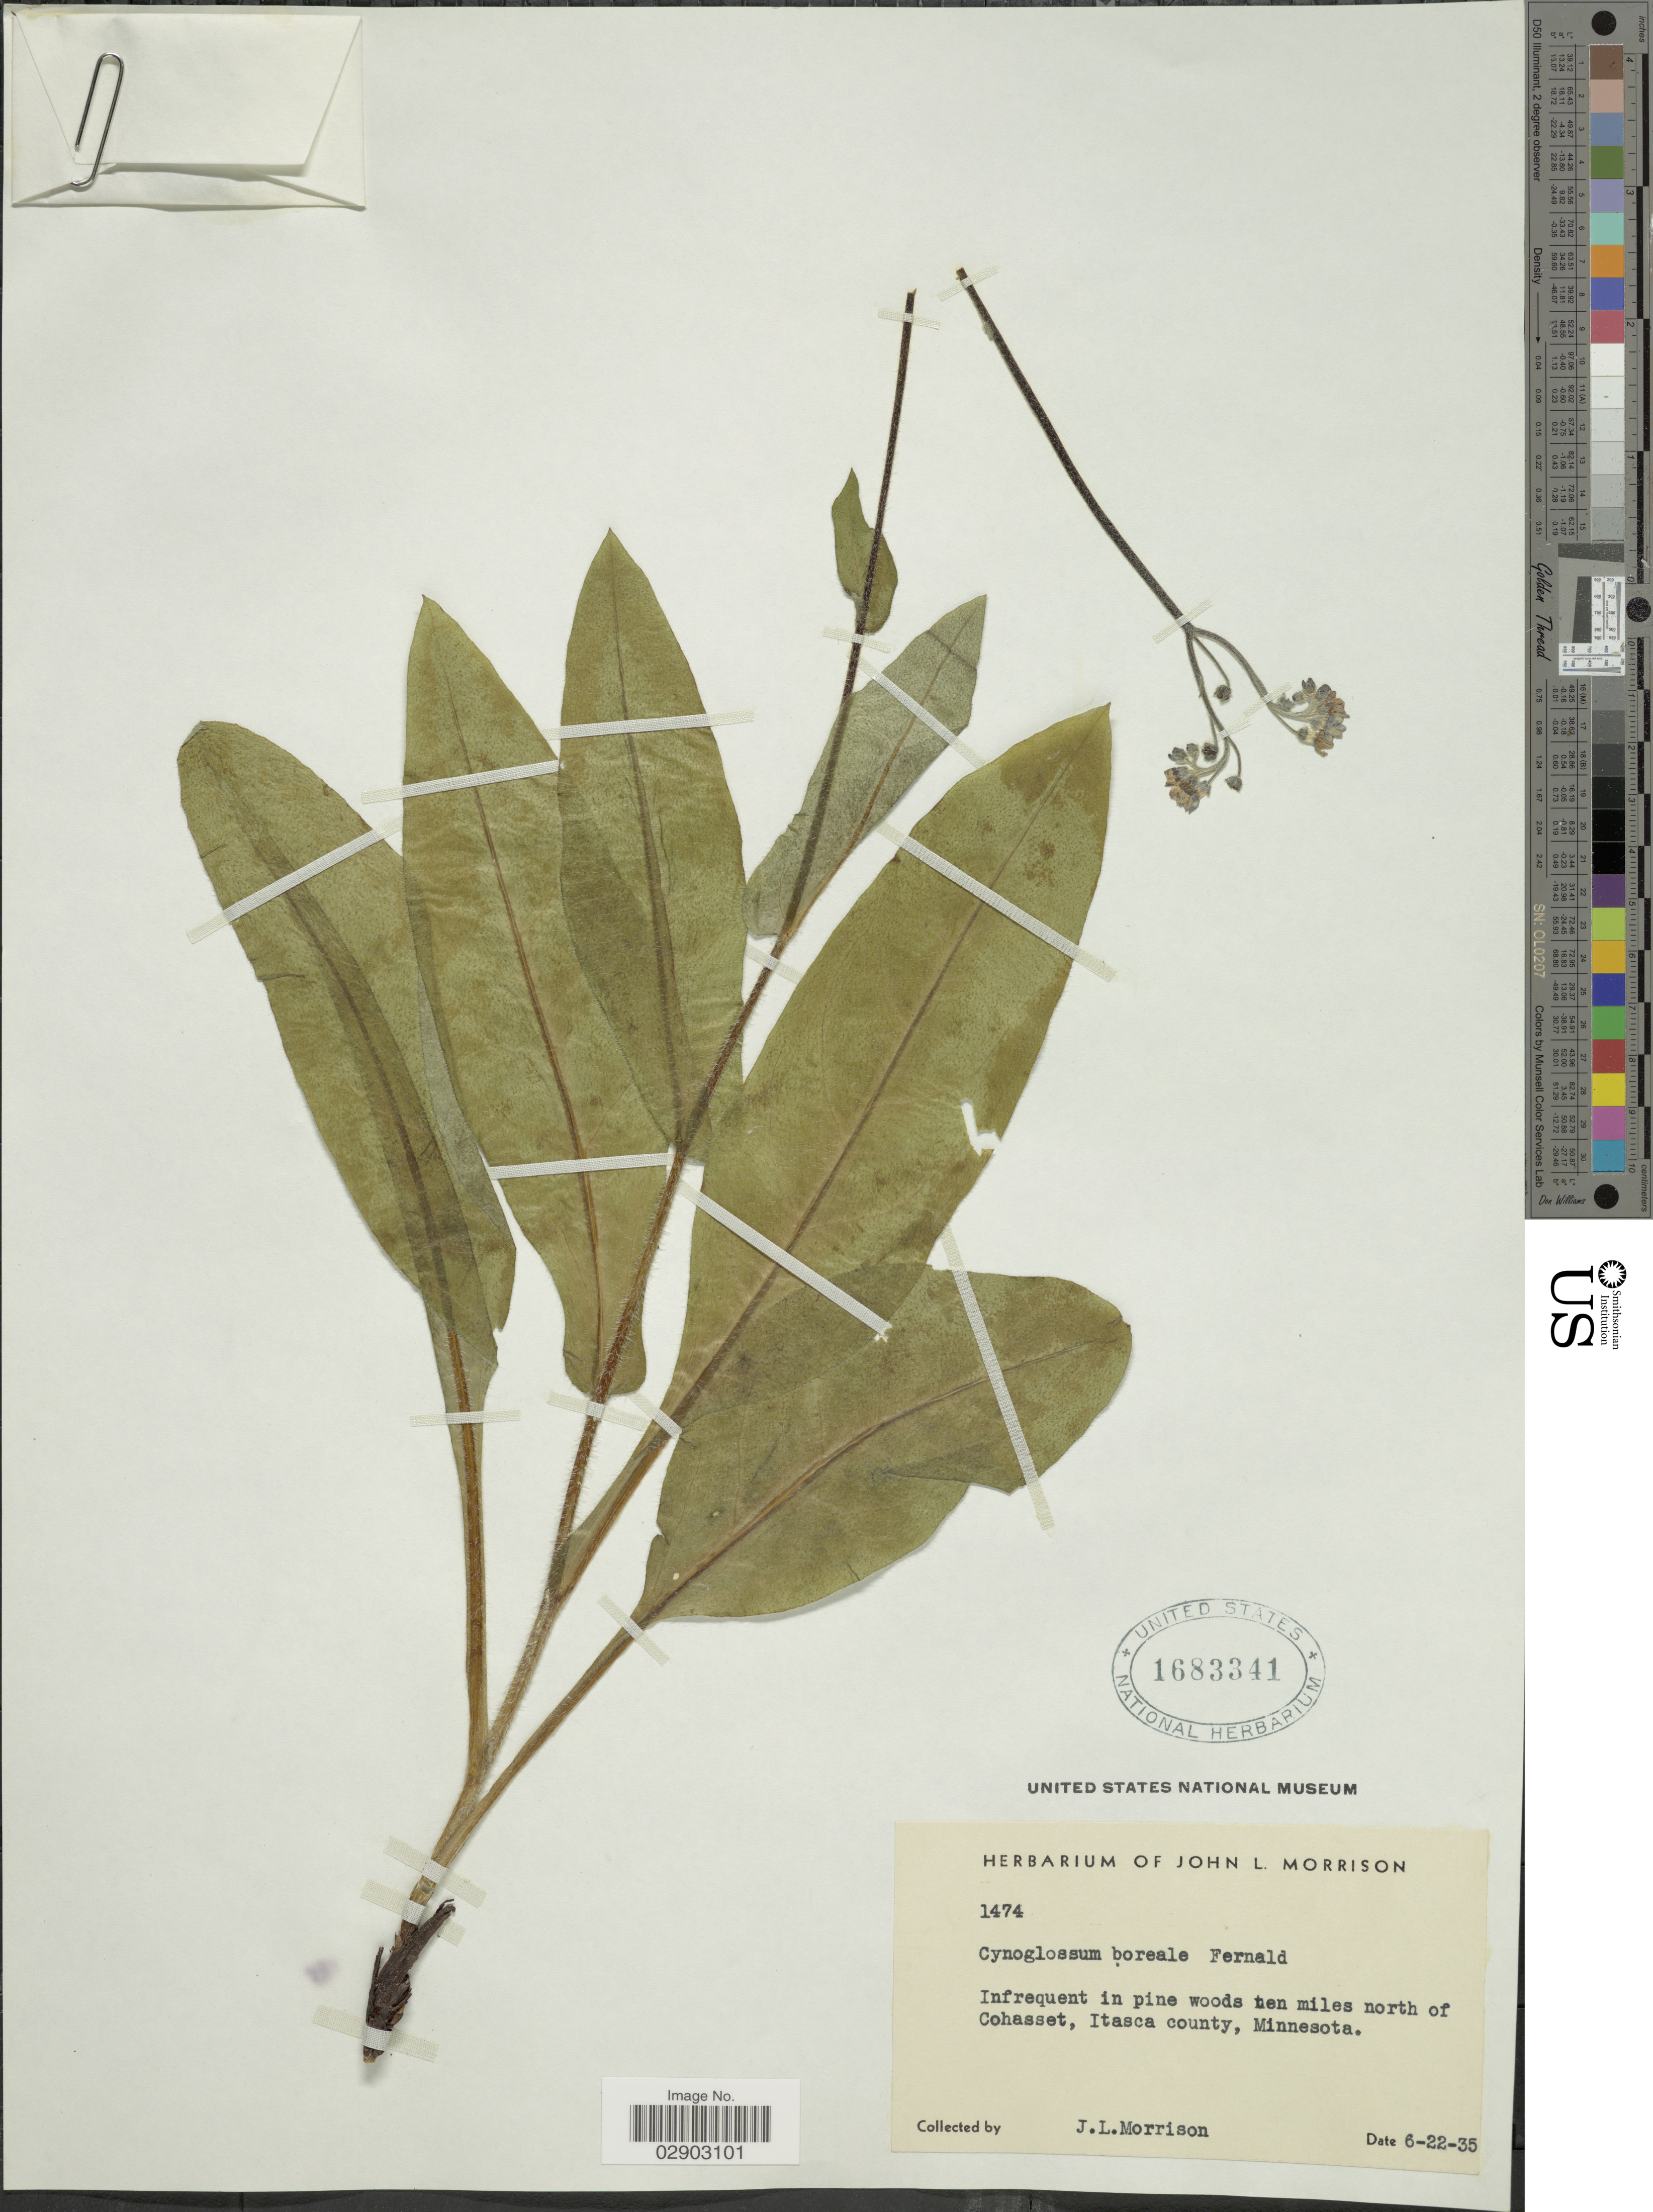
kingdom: Plantae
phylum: Tracheophyta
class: Magnoliopsida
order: Boraginales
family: Boraginaceae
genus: Cynoglossum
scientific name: Cynoglossum boreale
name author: Fernald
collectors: J. Morrison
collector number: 1474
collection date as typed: Transcribed d/m/y: 22/6/35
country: United States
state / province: Minnesota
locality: Ten miles north of Cohasset, Itasca county.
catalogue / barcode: US 1683341